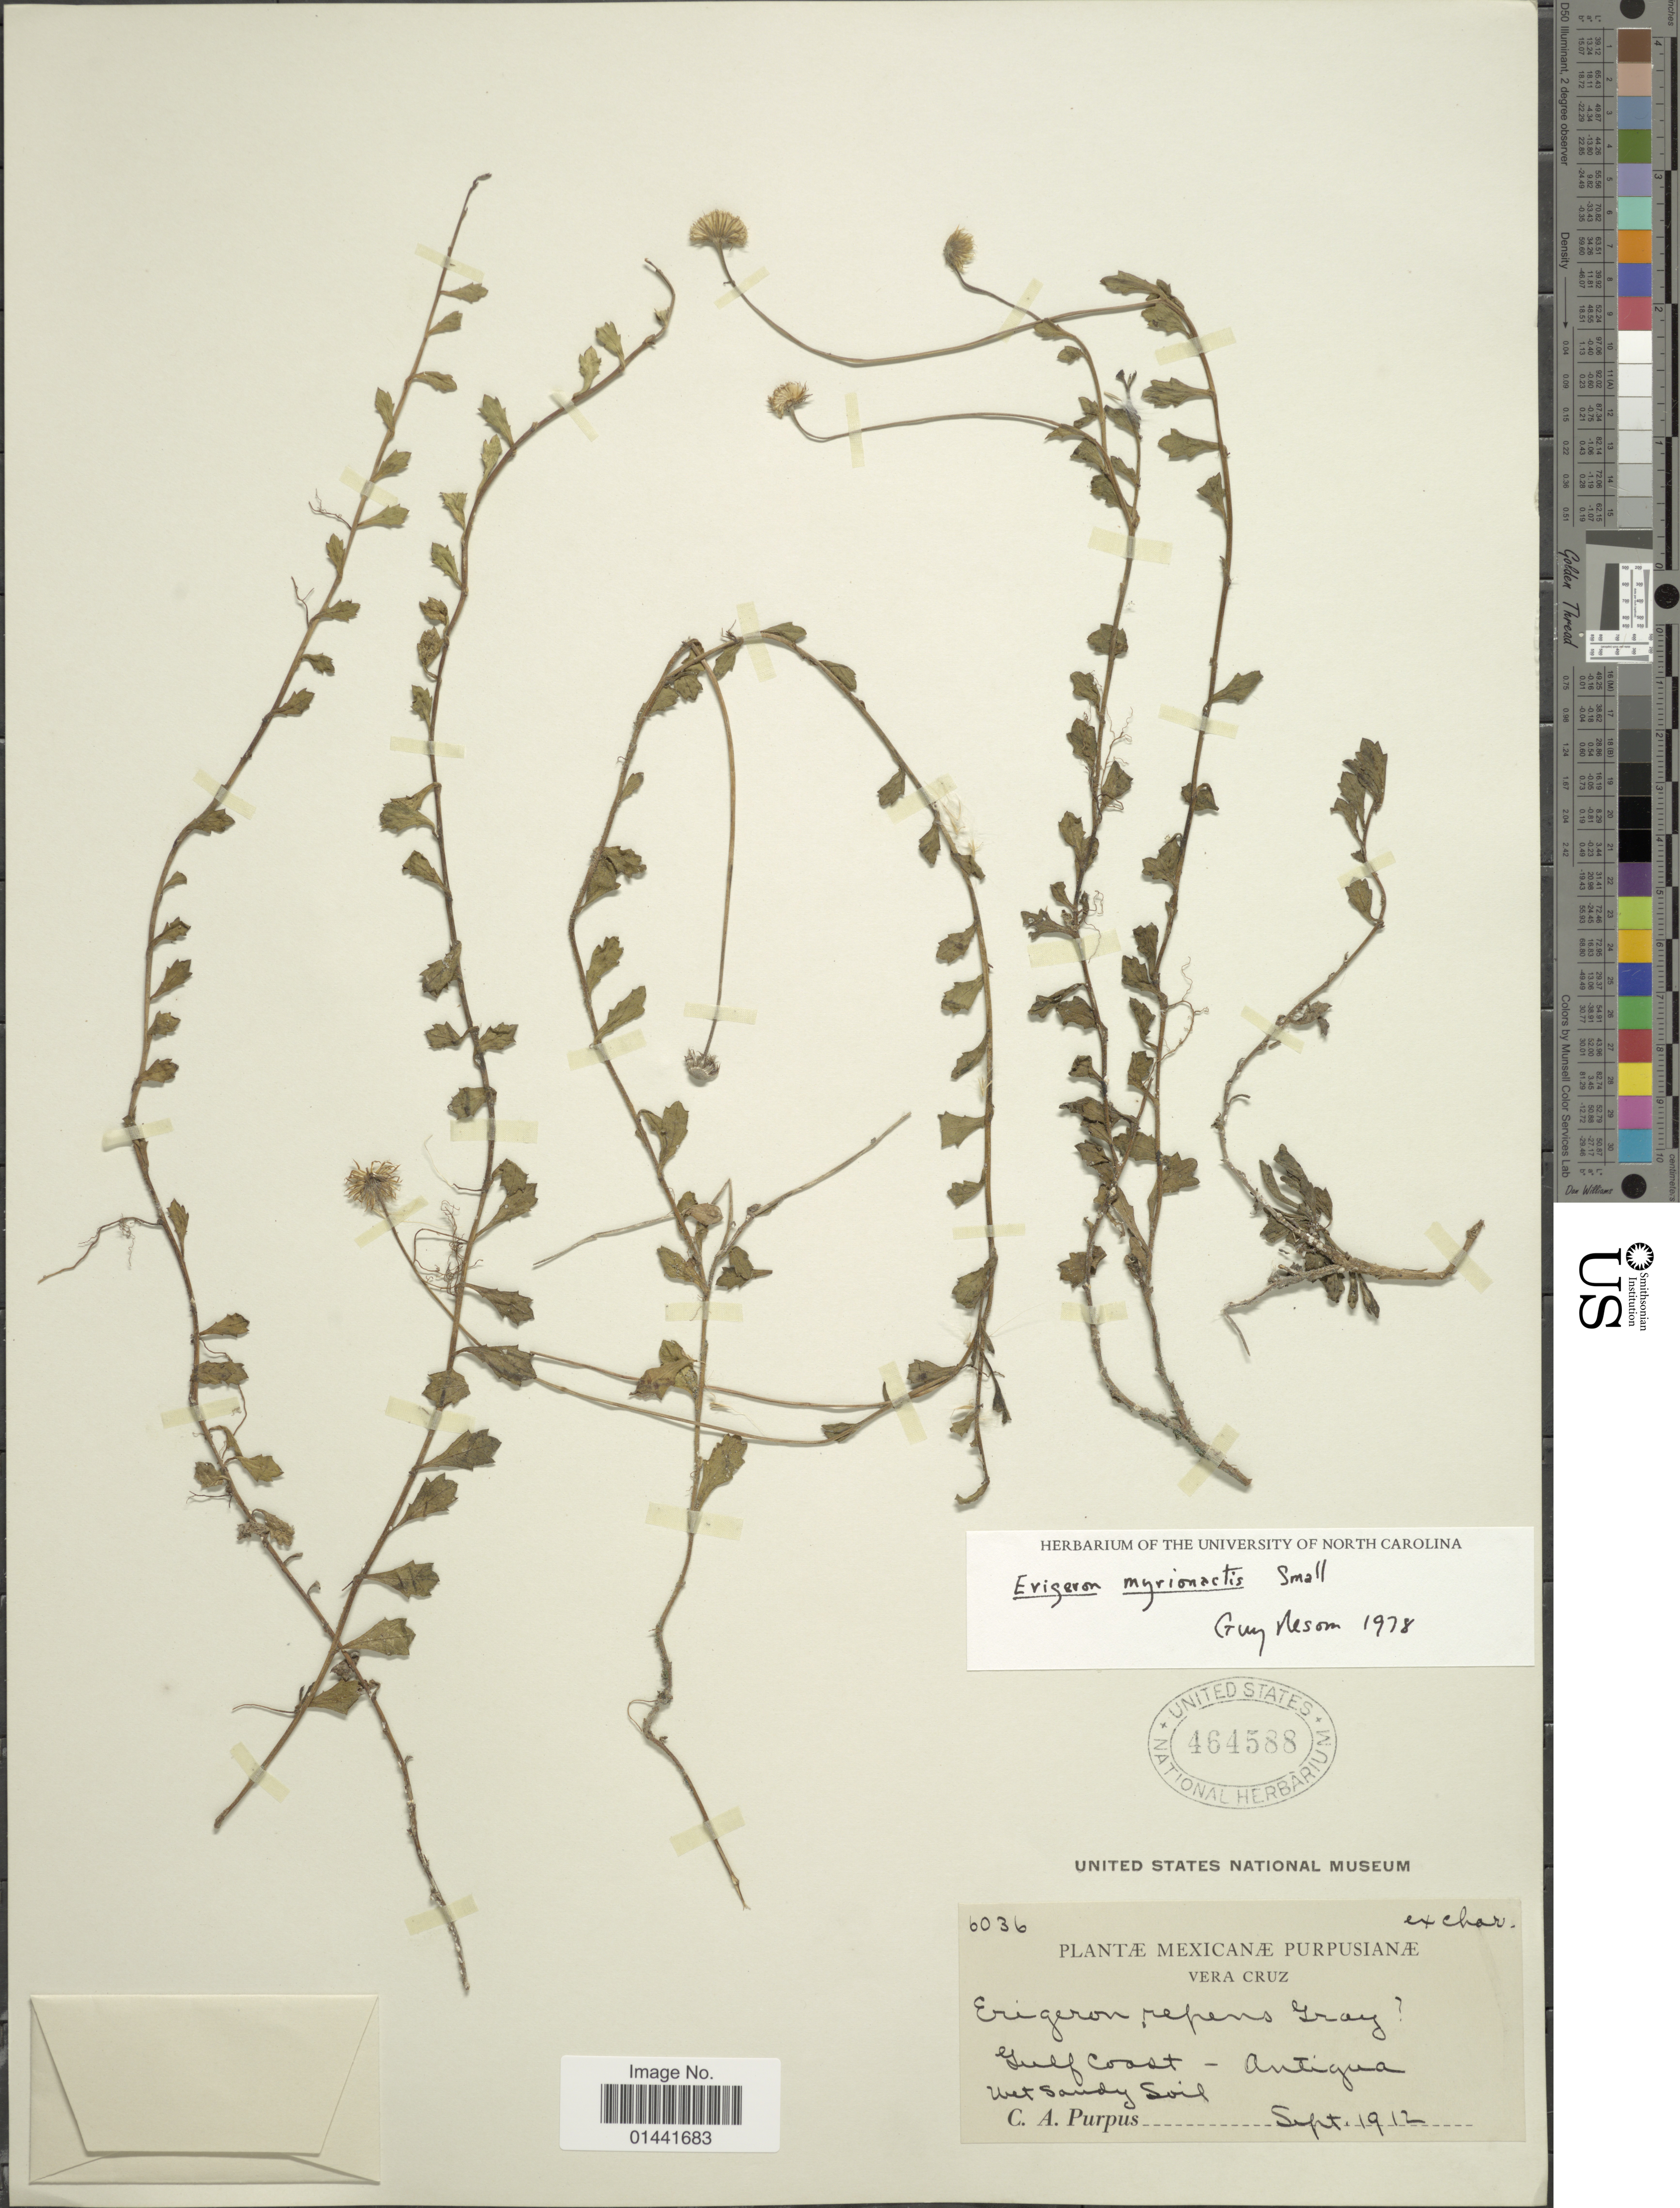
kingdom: Plantae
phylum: Tracheophyta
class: Magnoliopsida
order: Asterales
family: Asteraceae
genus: Erigeron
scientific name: Erigeron myrionactis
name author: Small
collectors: C. A. Purpus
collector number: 6036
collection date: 1912-09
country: Mexico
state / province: Veracruz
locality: Vera Cruz, Gulf Coat, Antigua, wet sandy soil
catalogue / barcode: US 464588